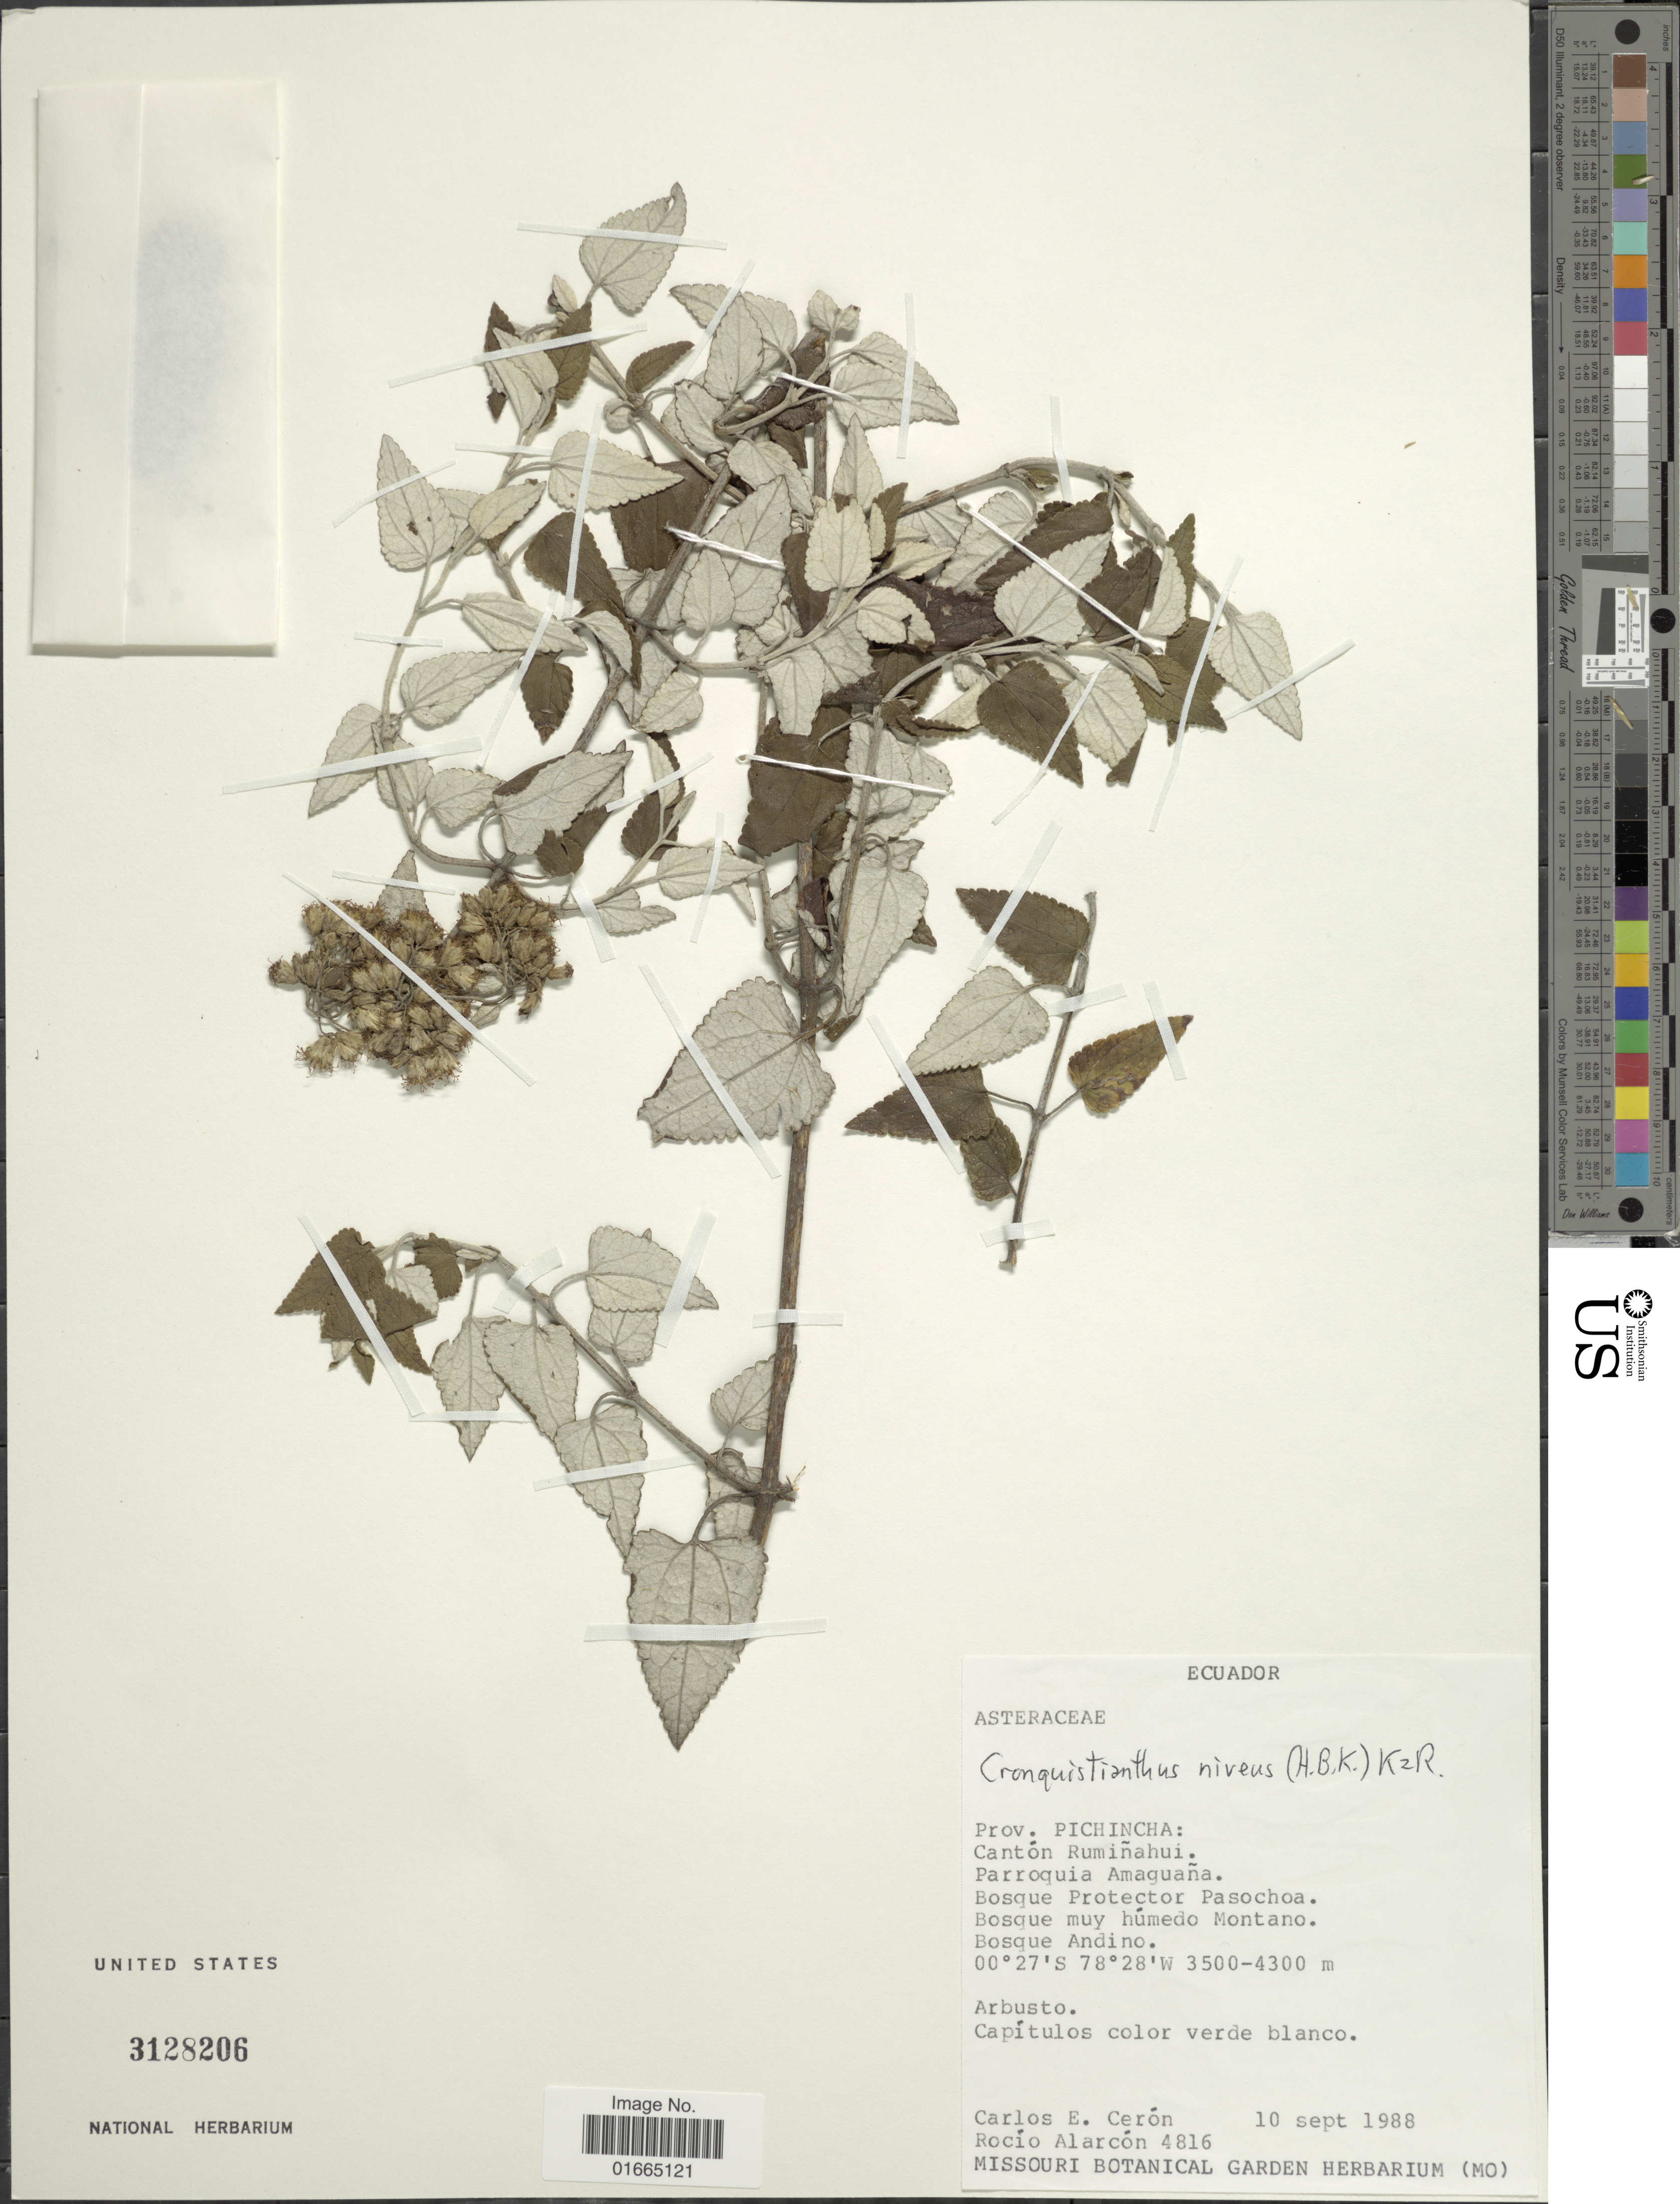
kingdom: Plantae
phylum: Tracheophyta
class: Magnoliopsida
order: Asterales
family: Asteraceae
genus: Cronquistianthus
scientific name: Cronquistianthus niveus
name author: (Kunth) R.M. King & H. Rob.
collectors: C. E. Cerón M. & R. Alarcón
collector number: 4816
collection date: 1988-09-10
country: Ecuador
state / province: Pichincha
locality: Prov. Pichincha: Cantón Rumiñahui. Parroquia Amaguaña. Bosque Protector Pasochoa. Bosque muy húmedo Montano. Bosque Andino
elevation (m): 3500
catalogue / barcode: US 3128206